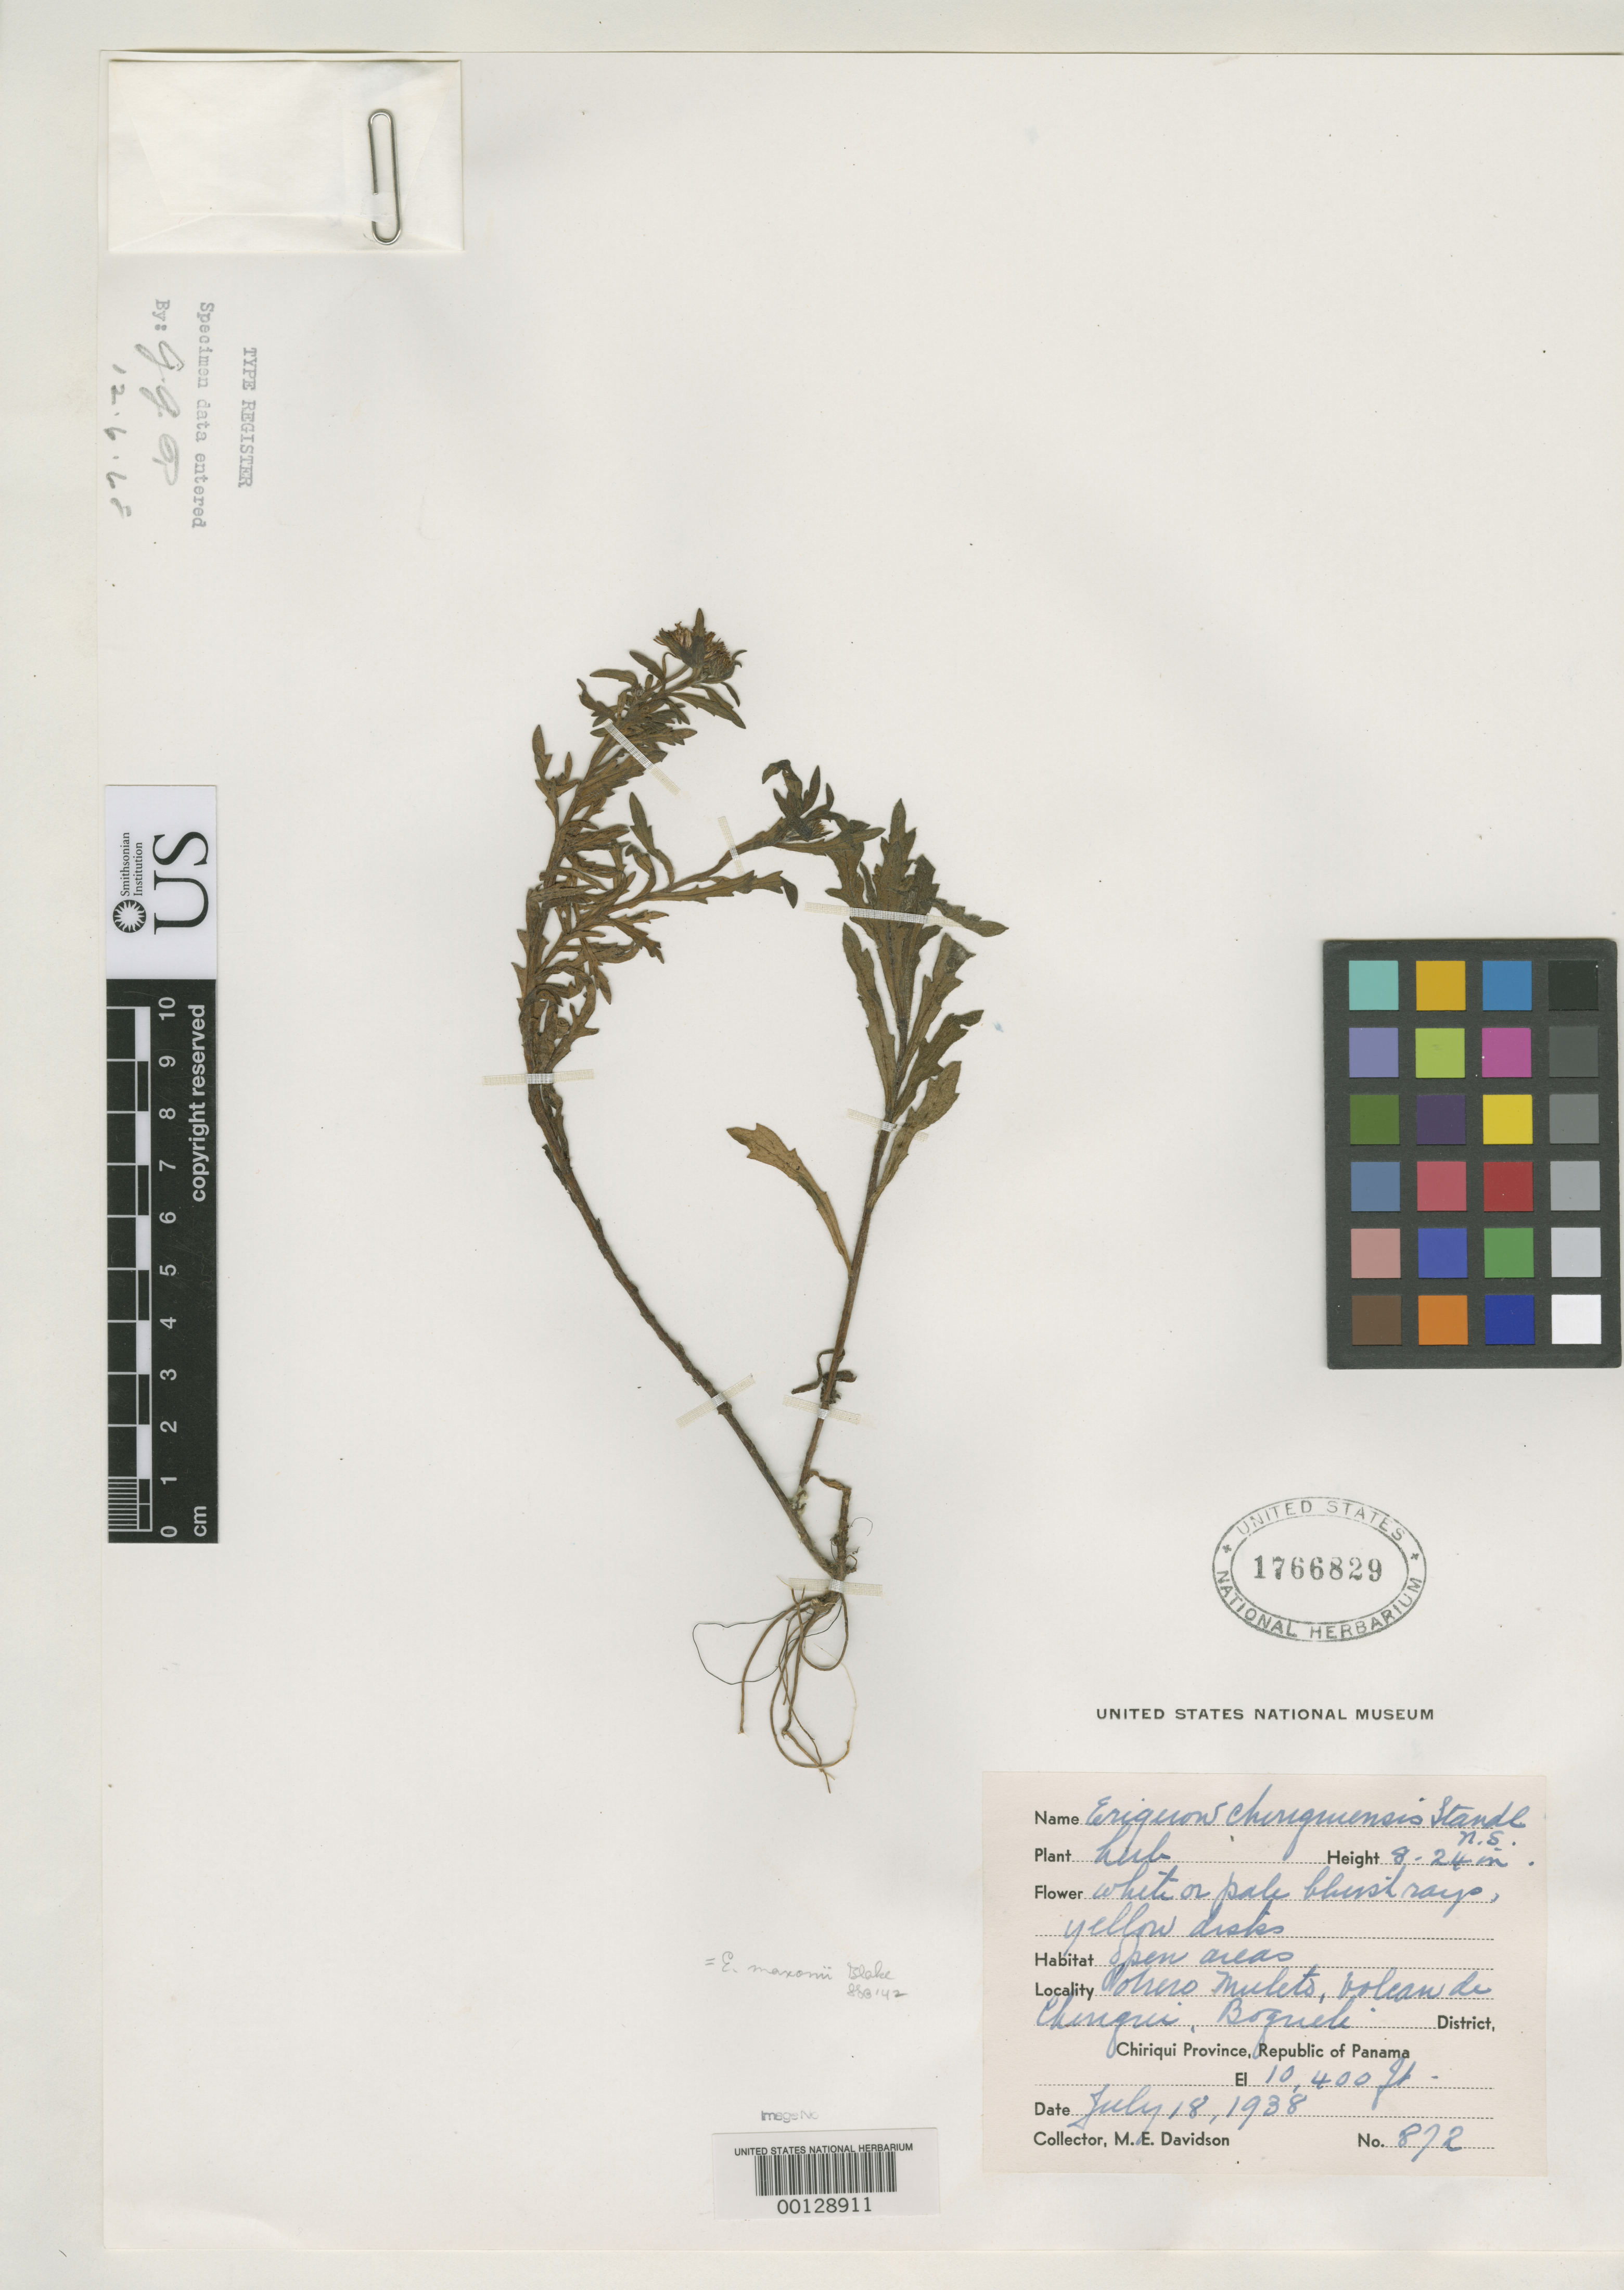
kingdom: Plantae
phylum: Tracheophyta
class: Magnoliopsida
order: Asterales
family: Asteraceae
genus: Erigeron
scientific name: Erigeron chiriquensis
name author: Standl.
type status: Isotype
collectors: M. Davidson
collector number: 872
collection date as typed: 18 Jul 1938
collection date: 1938-07-18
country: Panama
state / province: Chiriquí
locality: Boquete; Volcan de Chirqui.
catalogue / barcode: US 1766829